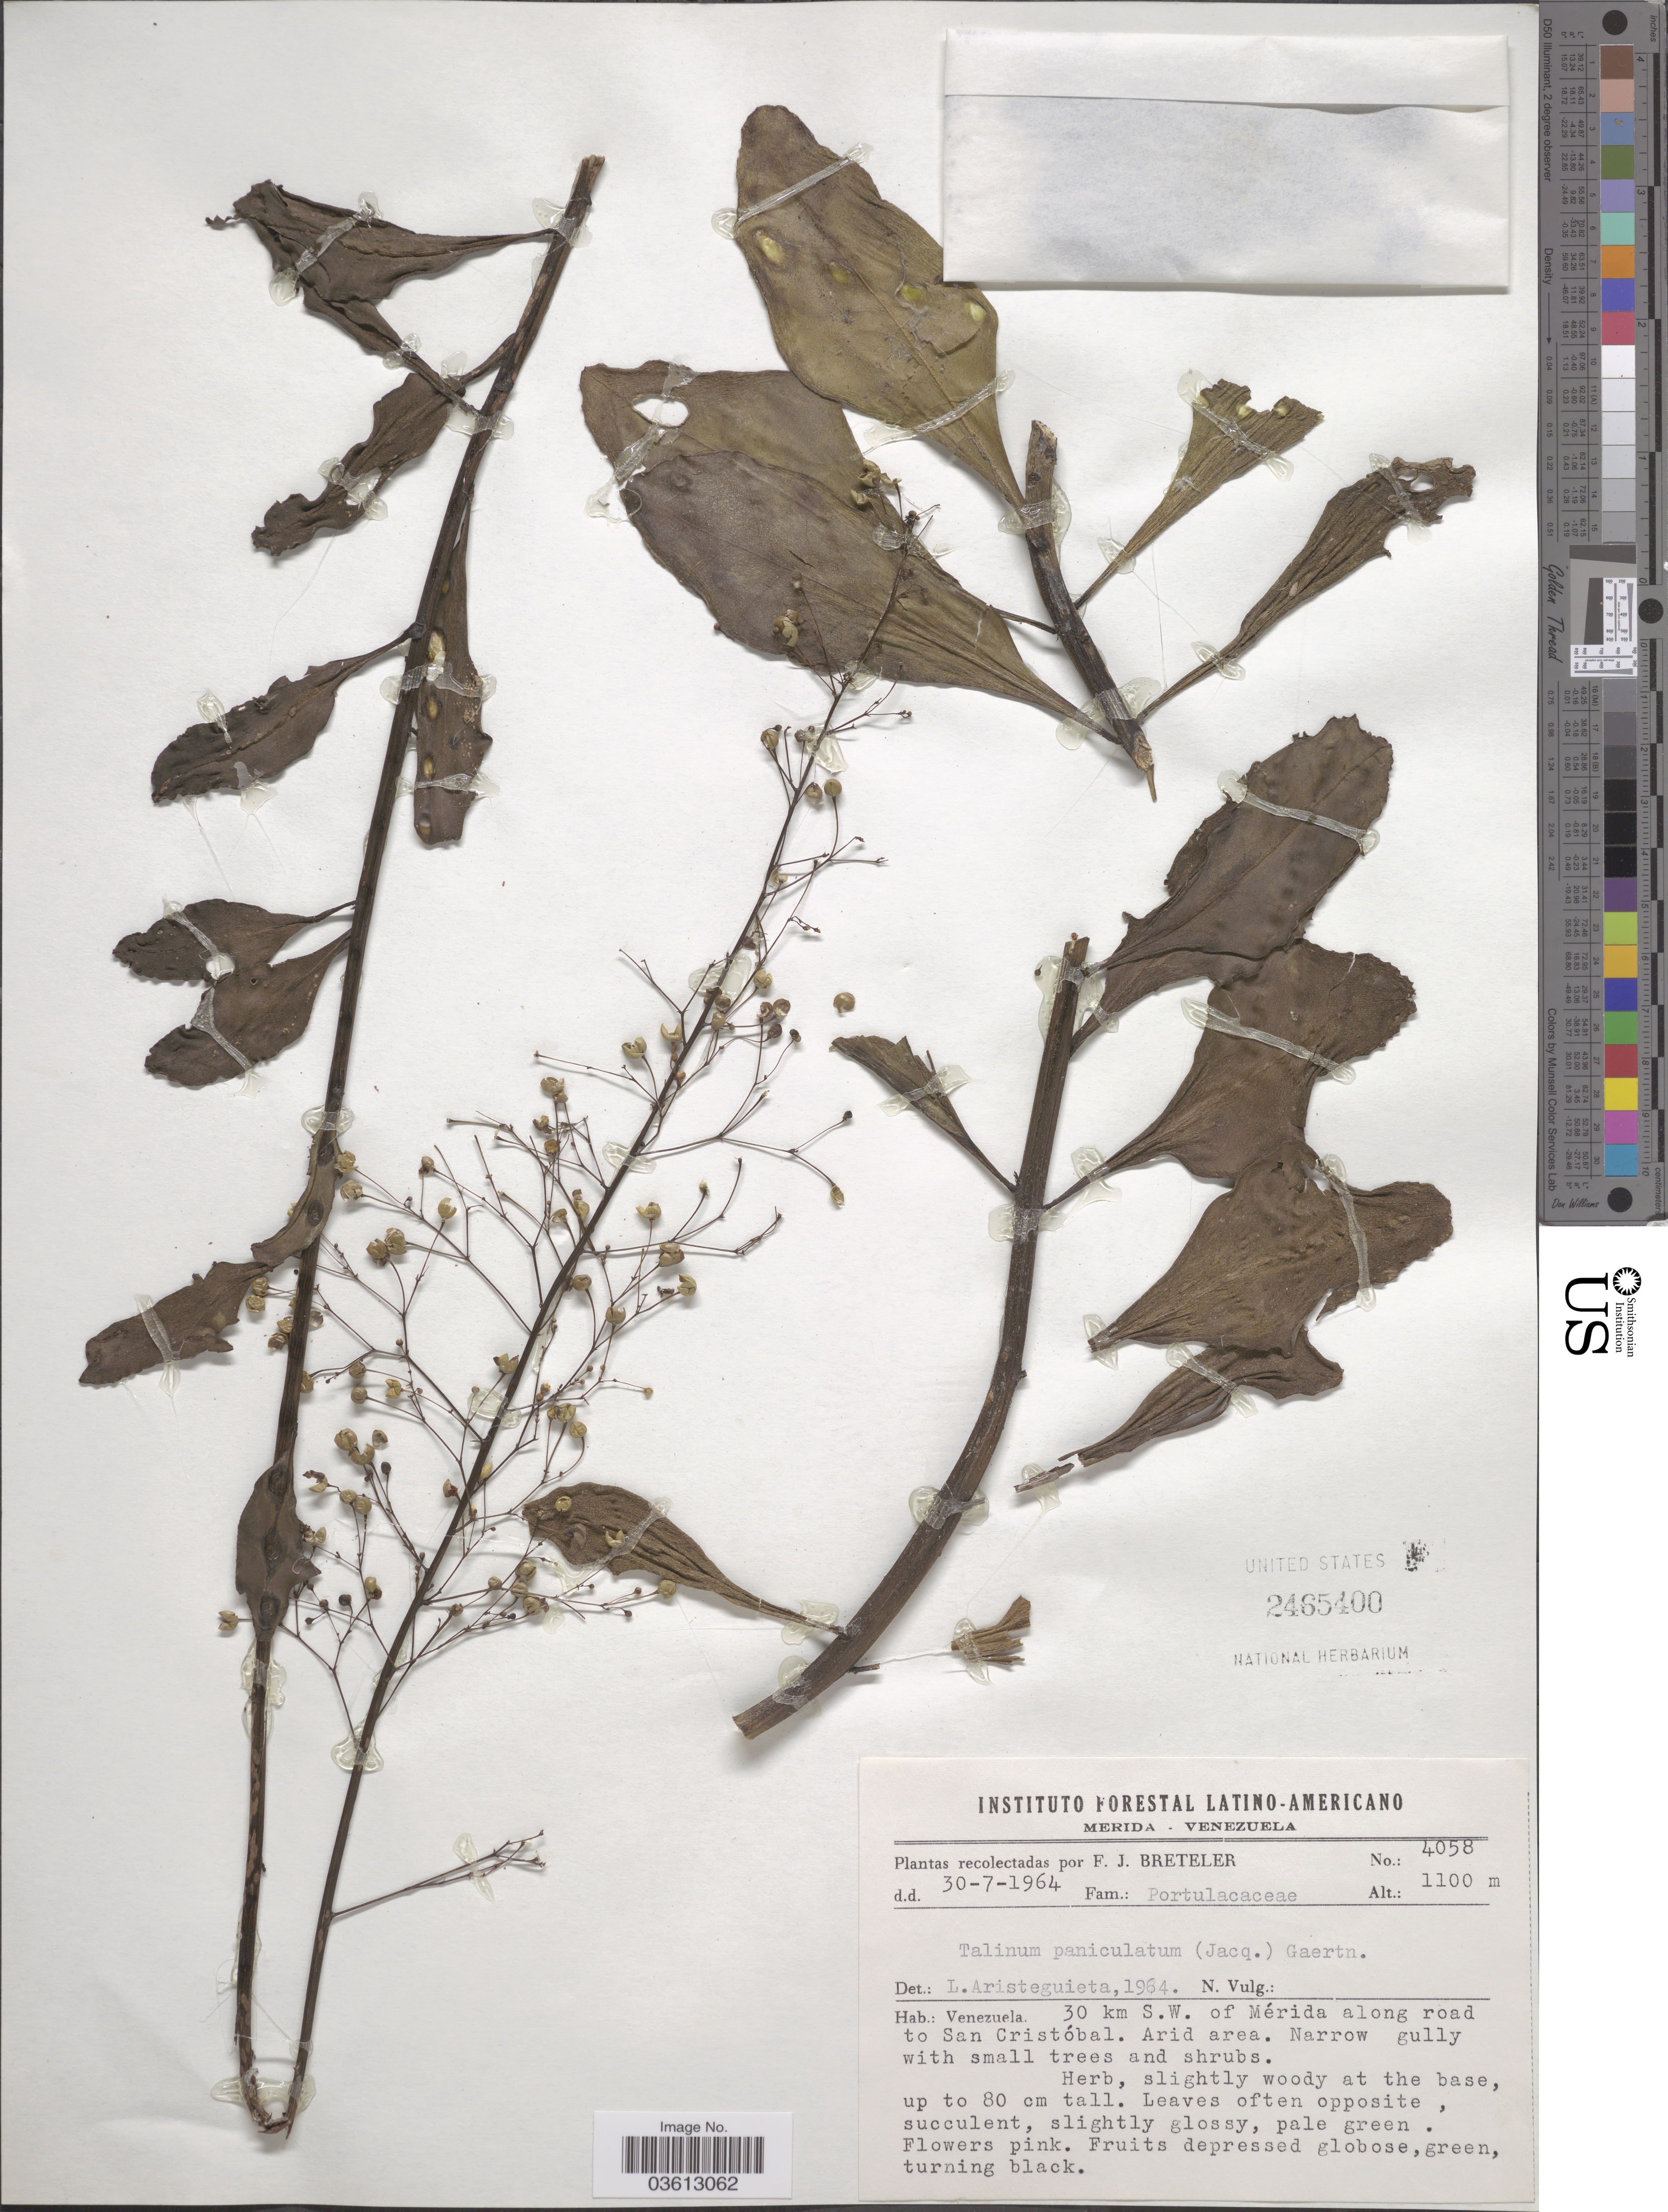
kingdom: Plantae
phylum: Tracheophyta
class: Magnoliopsida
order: Caryophyllales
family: Talinaceae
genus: Talinum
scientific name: Talinum paniculatum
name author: (Jacq.) Gaertn.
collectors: F. J. Breteler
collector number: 4058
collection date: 1964-07-30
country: Venezuela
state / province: Mérida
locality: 30 km S. W. of Mérida along road to San Cristobál.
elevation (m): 1100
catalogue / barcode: US 2465400